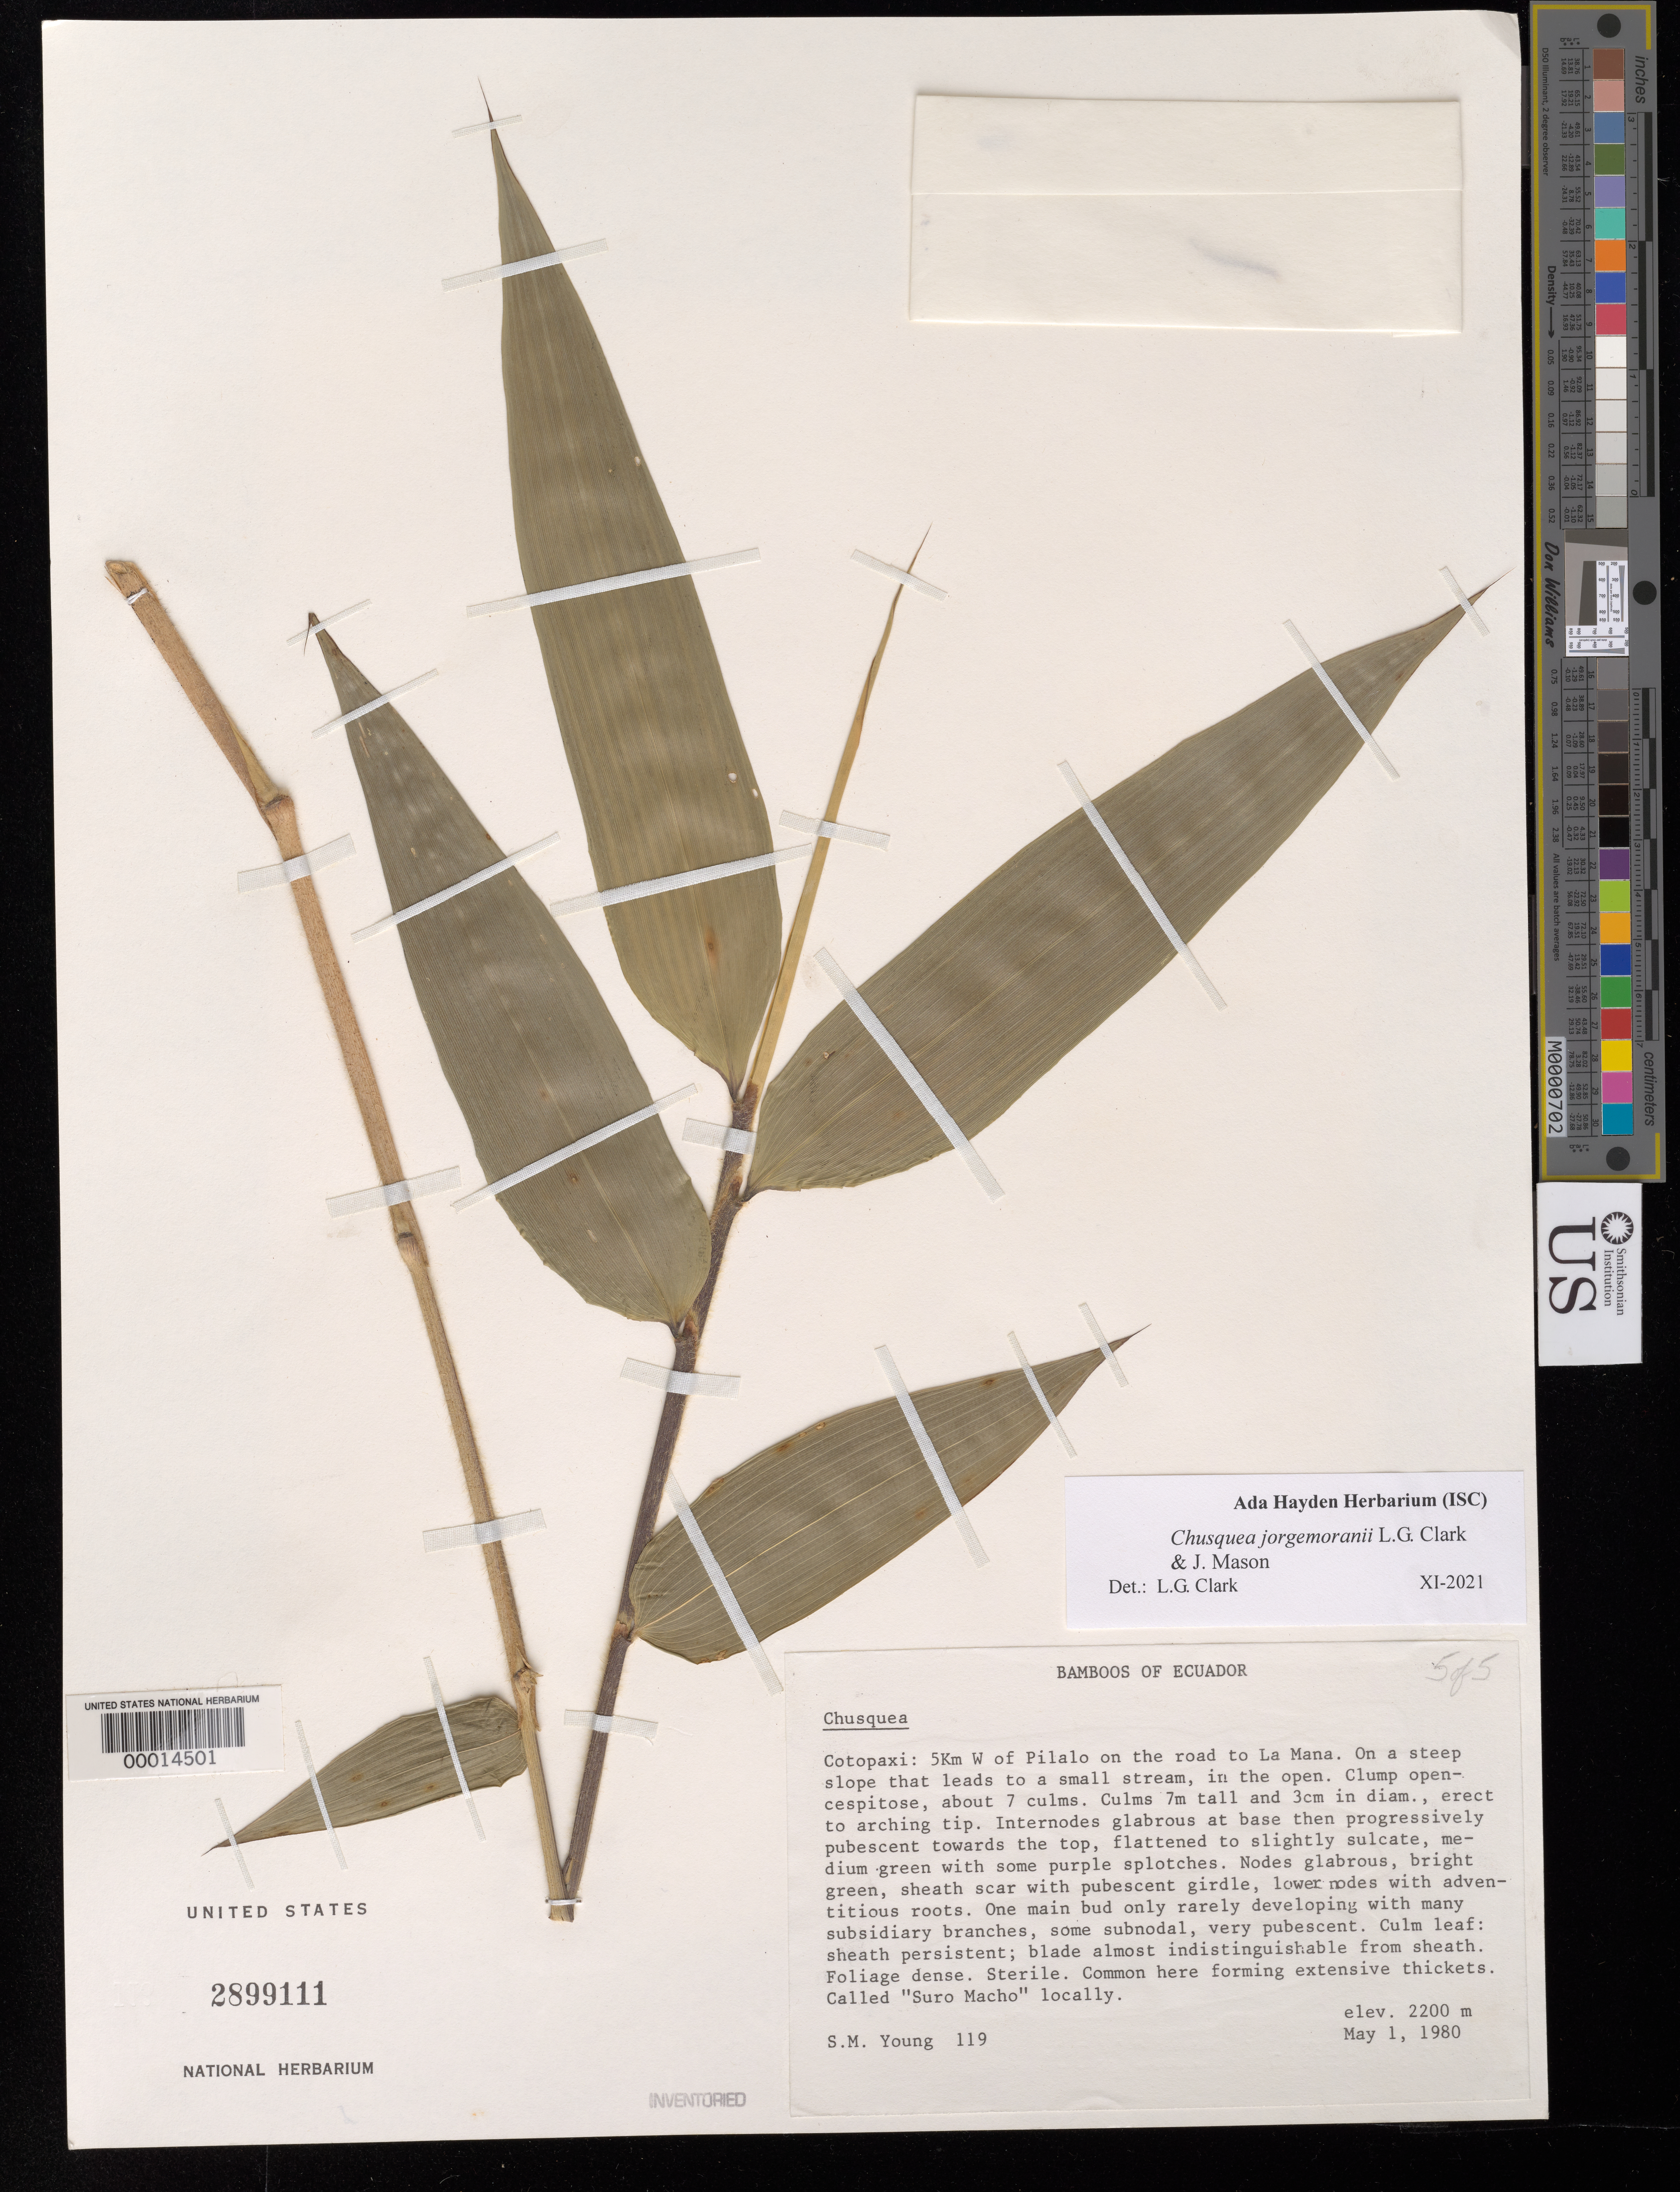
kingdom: Plantae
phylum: Tracheophyta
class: Liliopsida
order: Poales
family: Poaceae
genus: Chusquea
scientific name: Chusquea jorgemoranii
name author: L.G. Clark & J.J.Mason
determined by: Clark, Lynn G., (ISC), Iowa State University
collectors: S. Young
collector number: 119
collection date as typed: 01 May 1980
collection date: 1980-05-01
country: Ecuador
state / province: Cotopaxi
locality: Pilalo, la Mana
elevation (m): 2200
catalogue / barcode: US 2899111